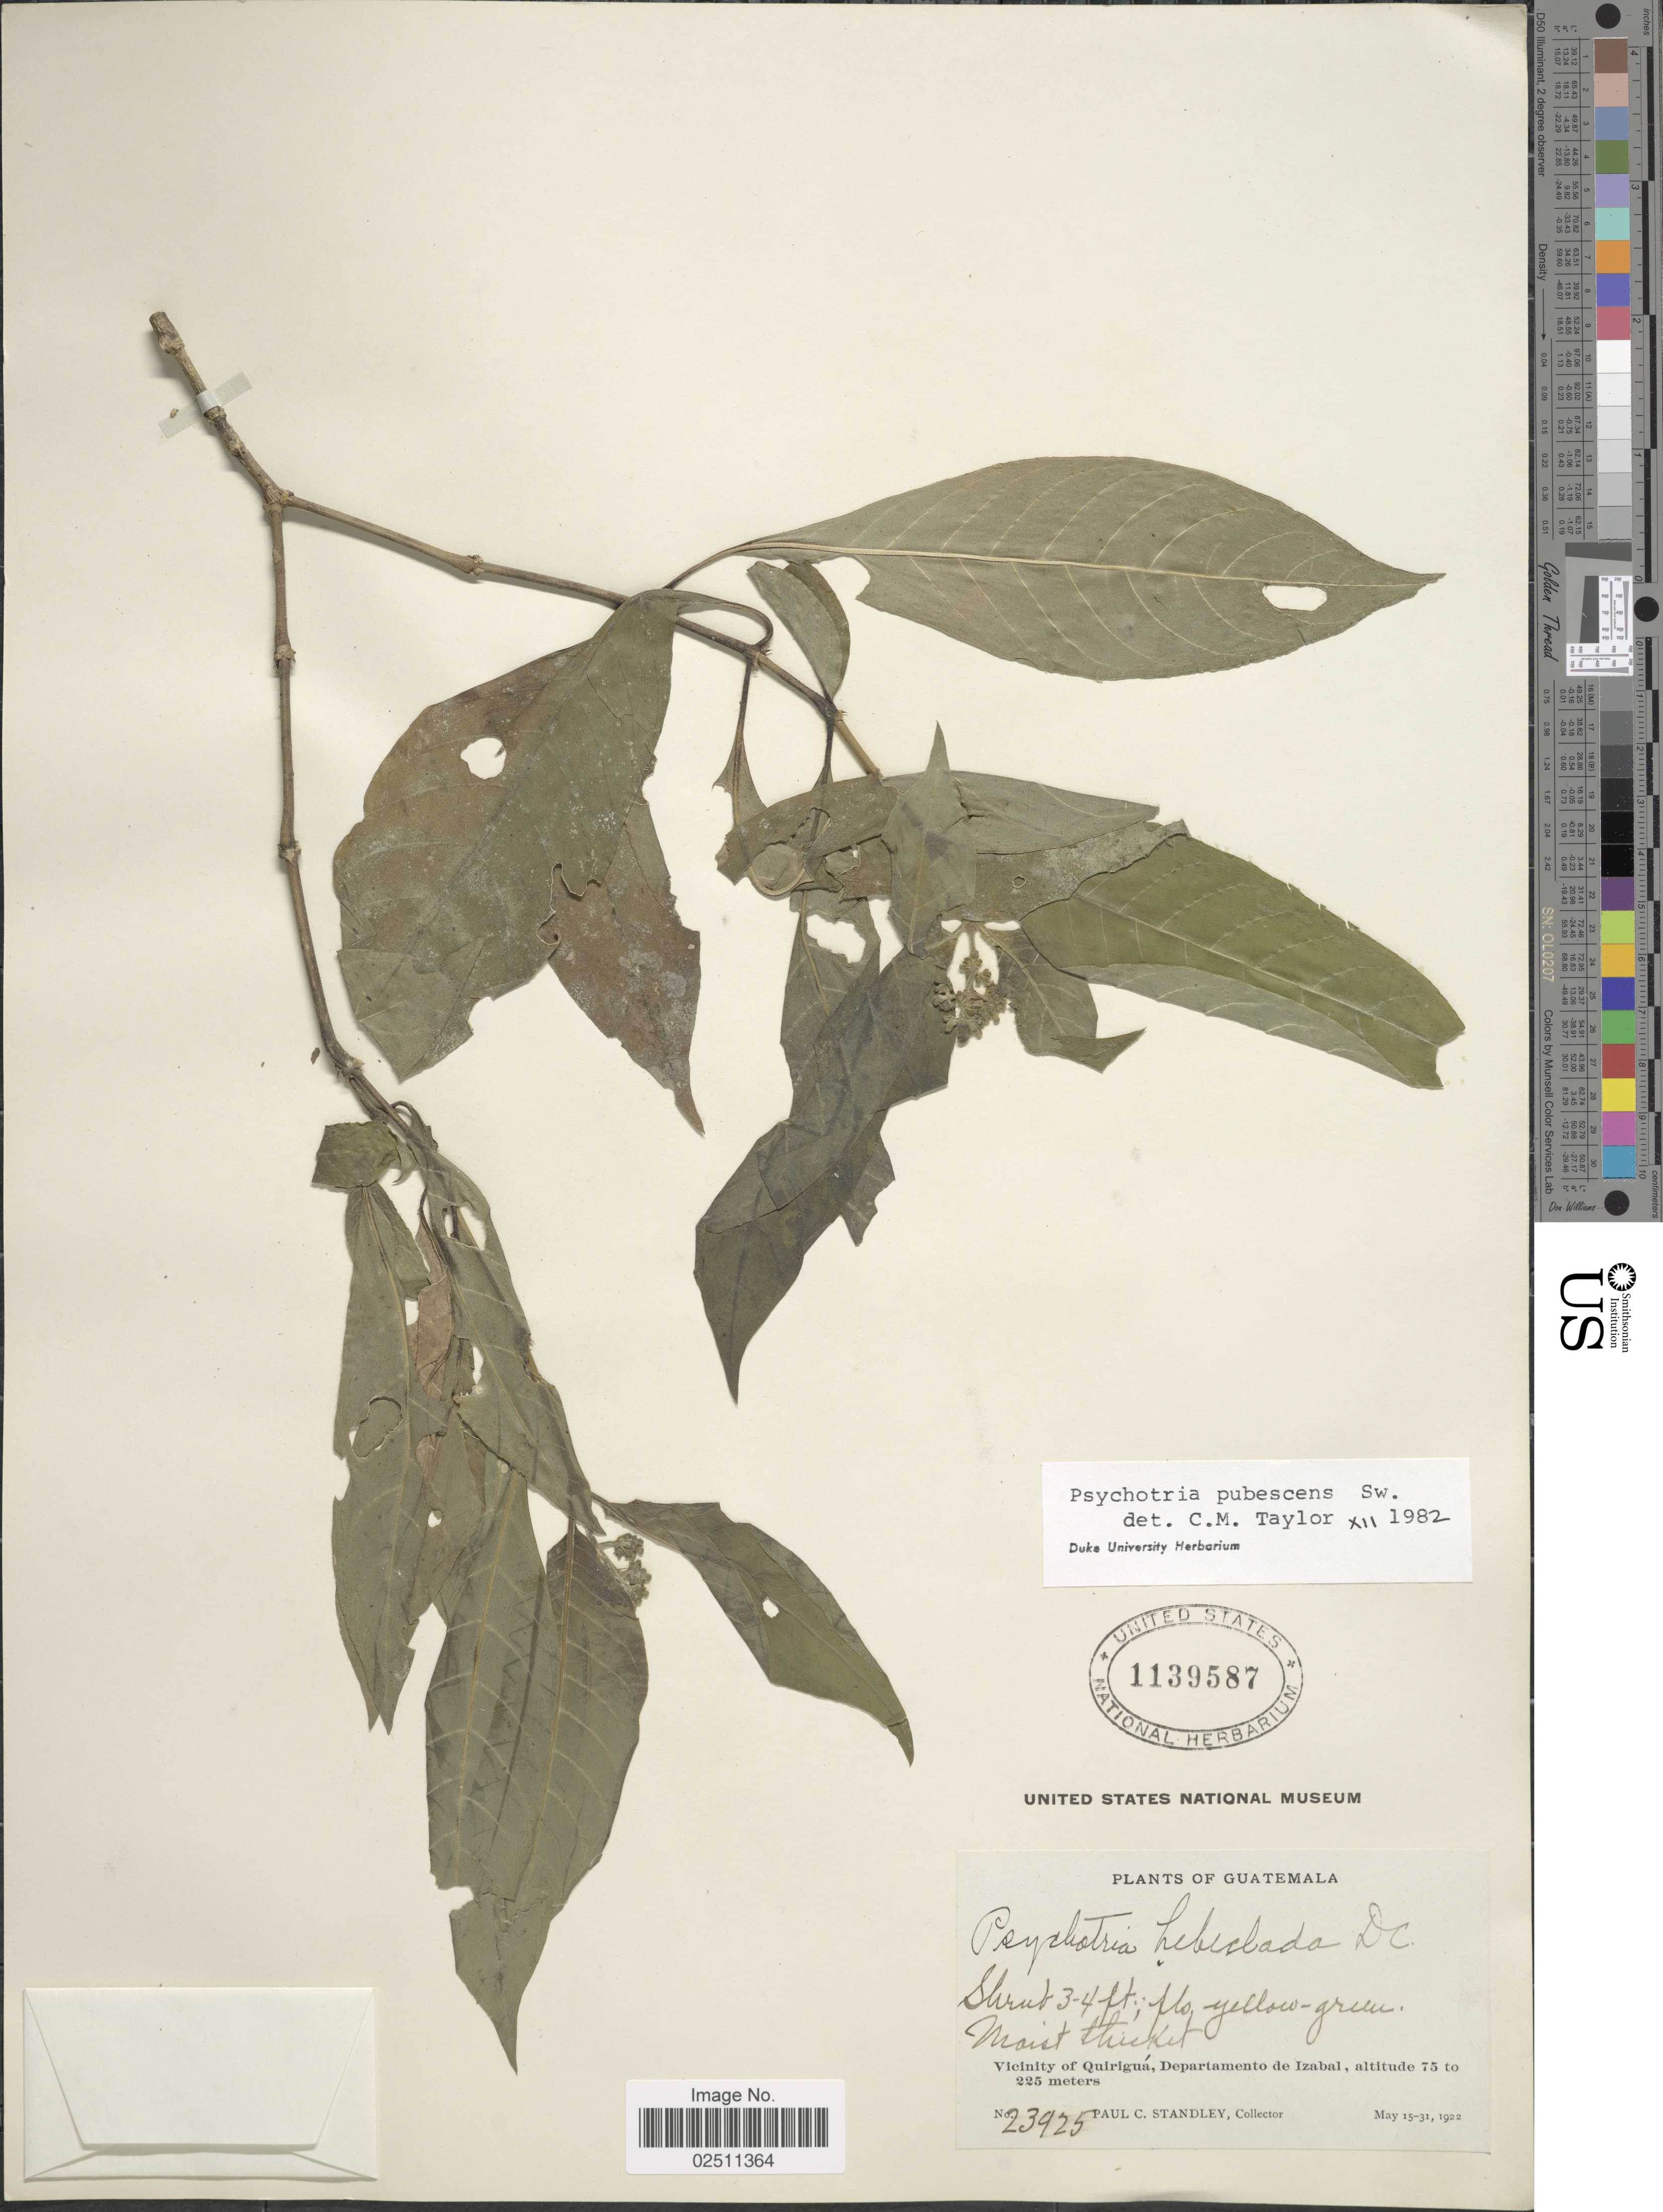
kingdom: Plantae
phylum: Tracheophyta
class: Magnoliopsida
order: Gentianales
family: Rubiaceae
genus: Psychotria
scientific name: Psychotria pubescens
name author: Sw.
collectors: P. C. Standley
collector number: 23925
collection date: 1922-05-15/1922-05-31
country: Guatemala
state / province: Izabal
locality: Vicinity of Quitigua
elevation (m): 75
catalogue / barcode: US 1139587